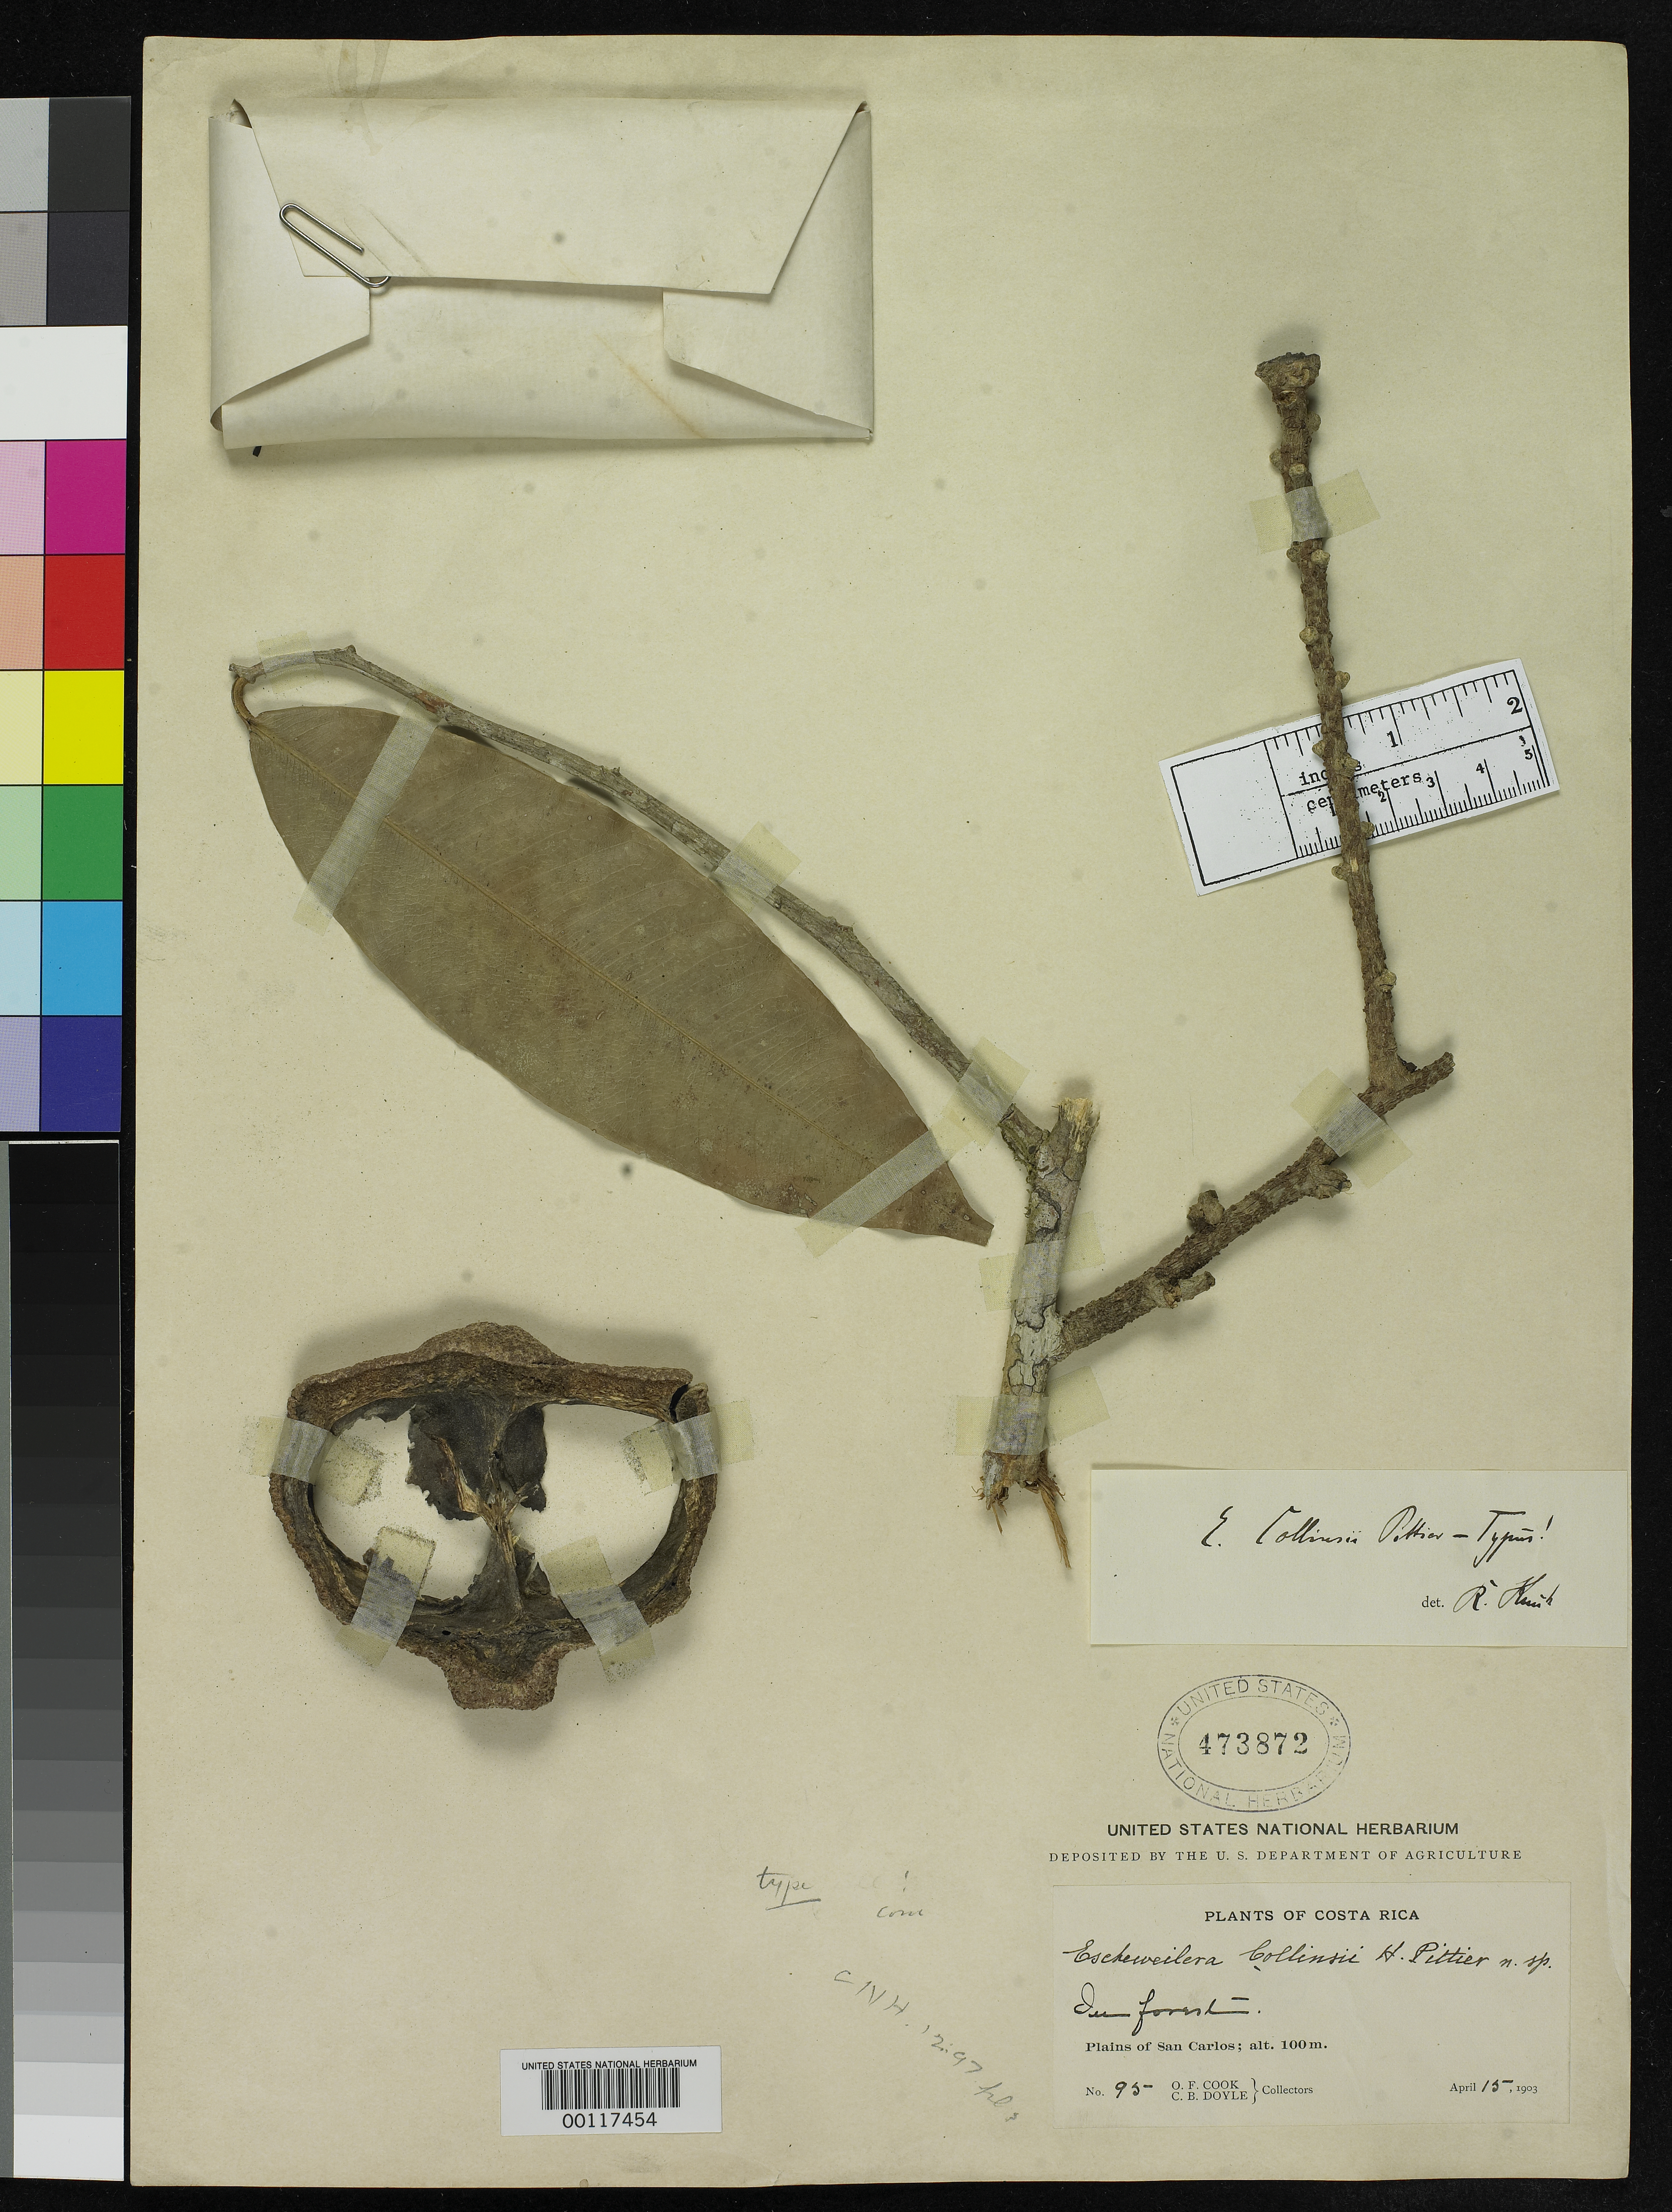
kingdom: Plantae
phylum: Tracheophyta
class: Magnoliopsida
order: Ericales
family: Lecythidaceae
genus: Eschweilera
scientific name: Eschweilera collinsii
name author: Pittier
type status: Holotype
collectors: O. F. Cook & C. Doyle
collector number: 95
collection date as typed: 15 Apr 1903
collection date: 1903-04-15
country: Costa Rica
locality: Plains of San Carlos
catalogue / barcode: US 473872